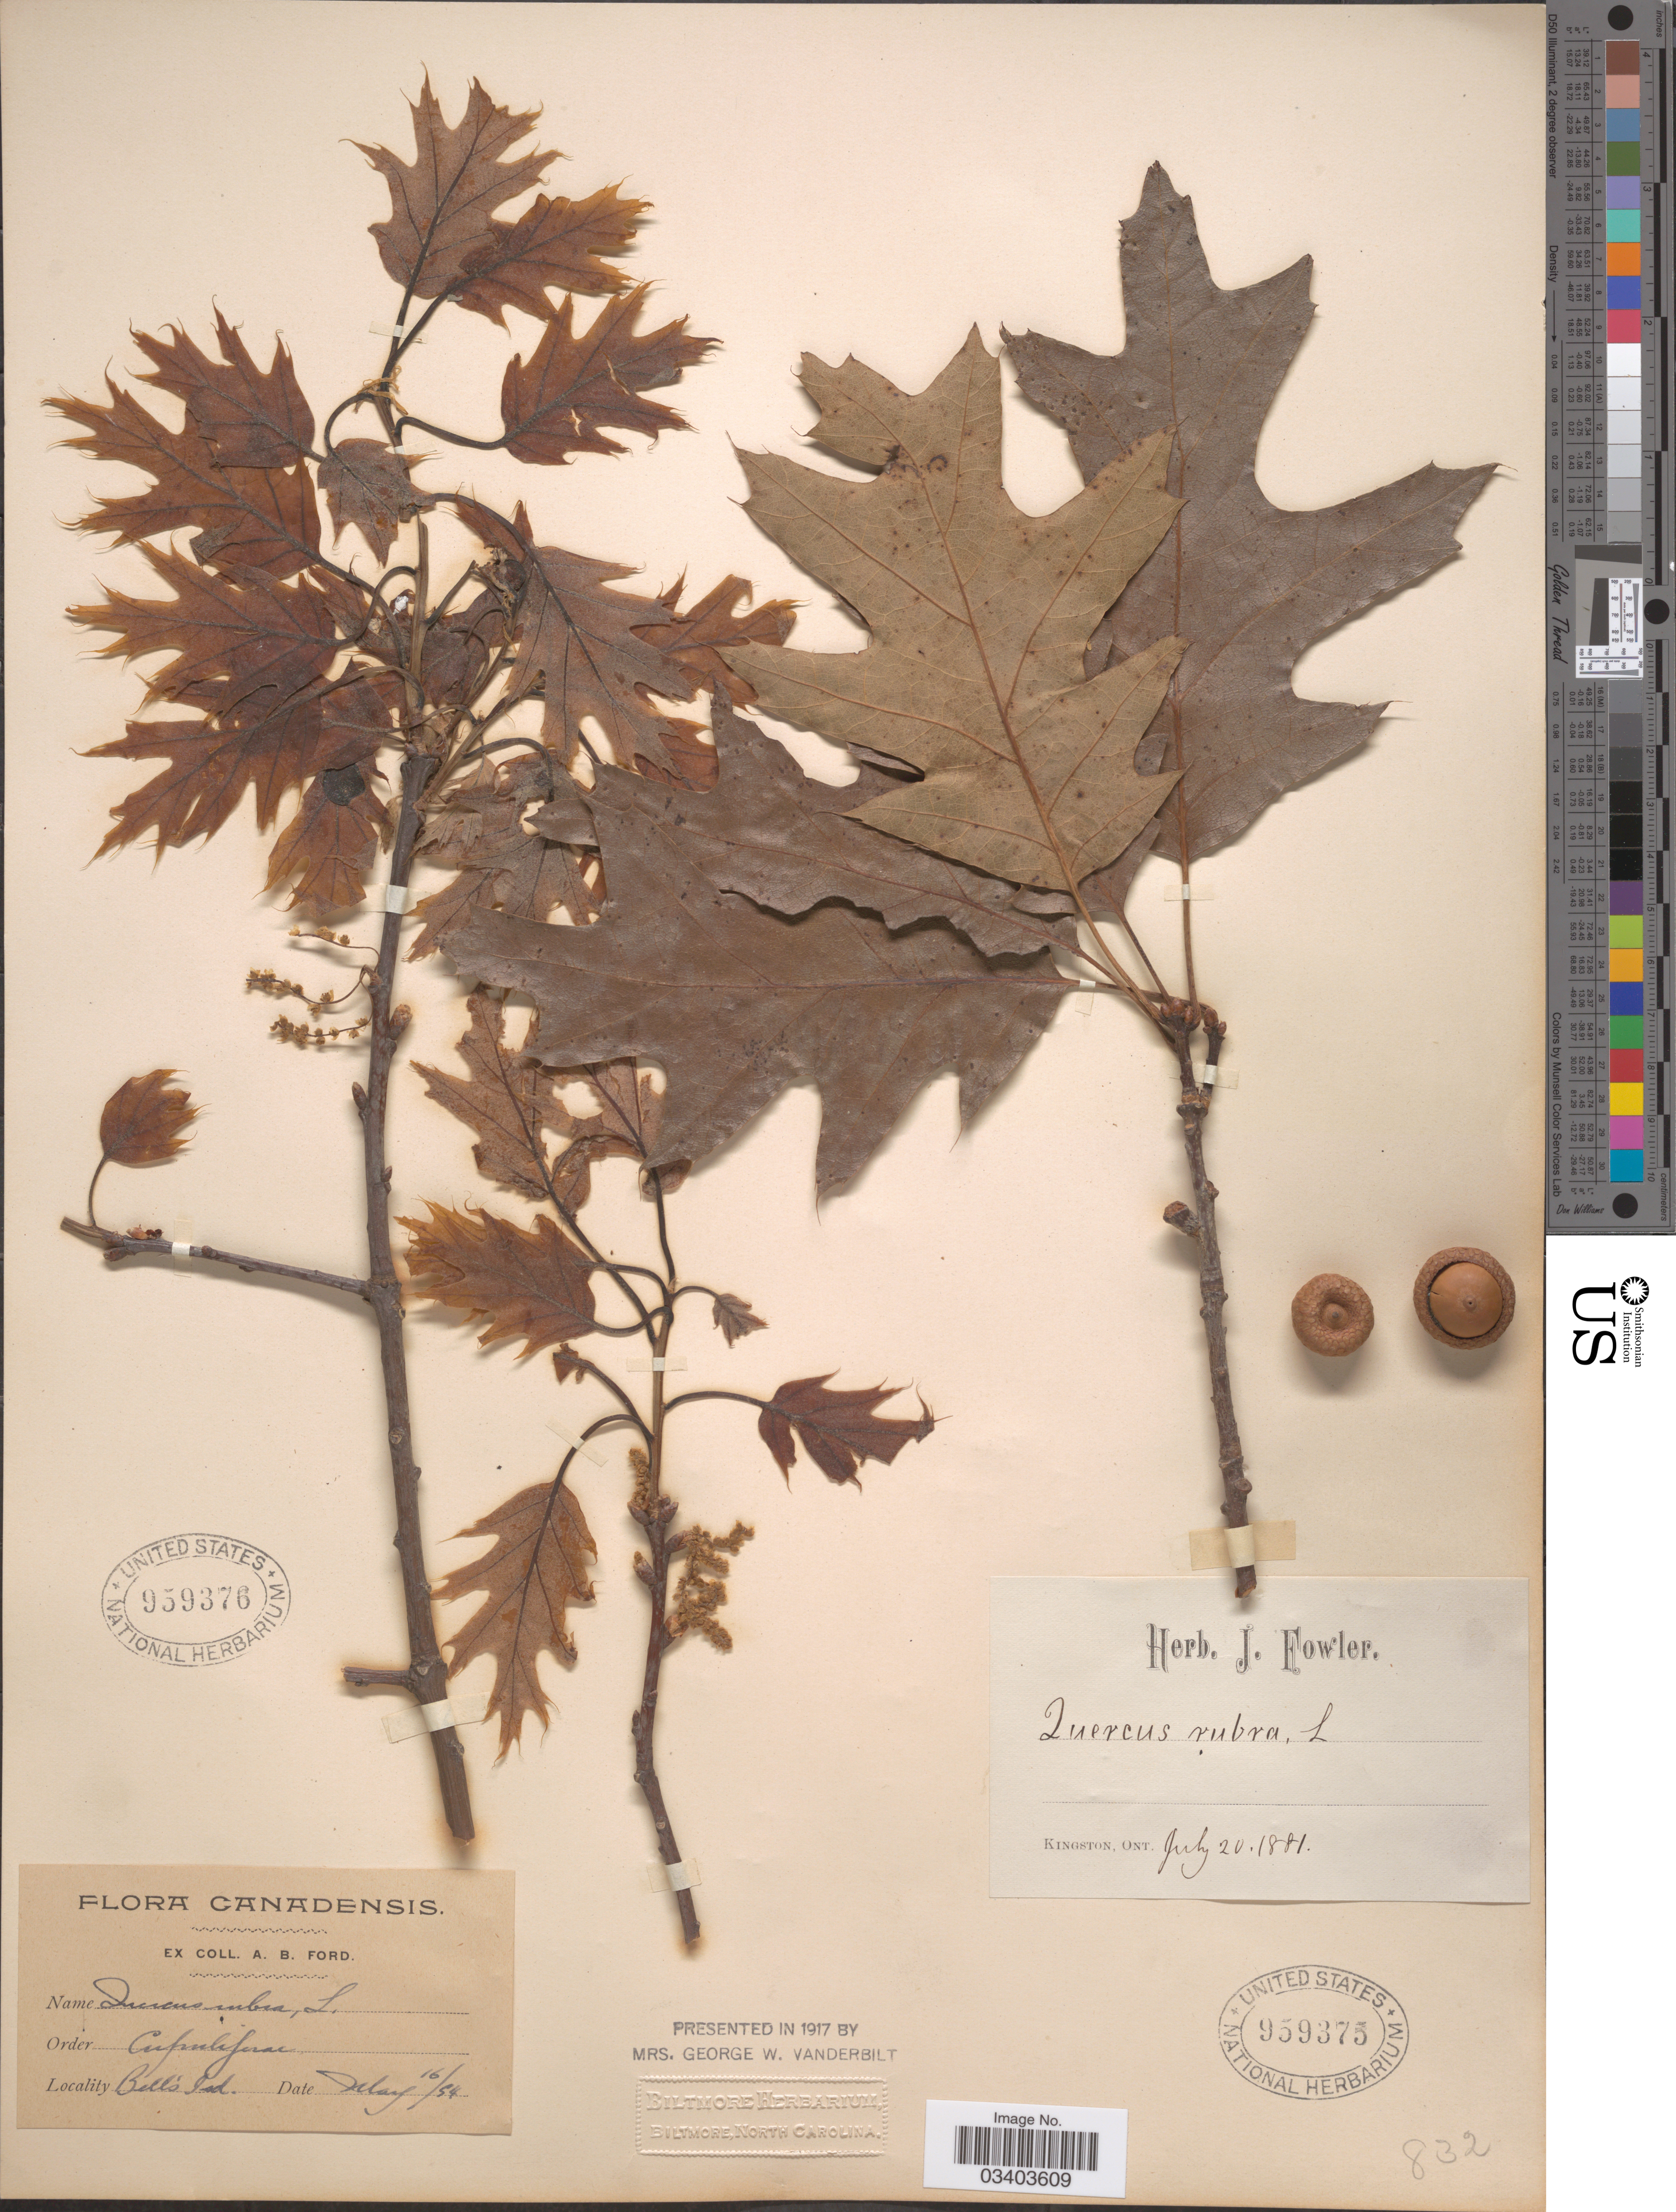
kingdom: Plantae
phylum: Tracheophyta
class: Magnoliopsida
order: Fagales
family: Fagaceae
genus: Quercus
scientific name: Quercus borealis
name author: F. Michx.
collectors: A. Ford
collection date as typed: Transcribed d/m/y: 16/5/54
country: Canada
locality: Bell's Isd.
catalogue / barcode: US 959376-2